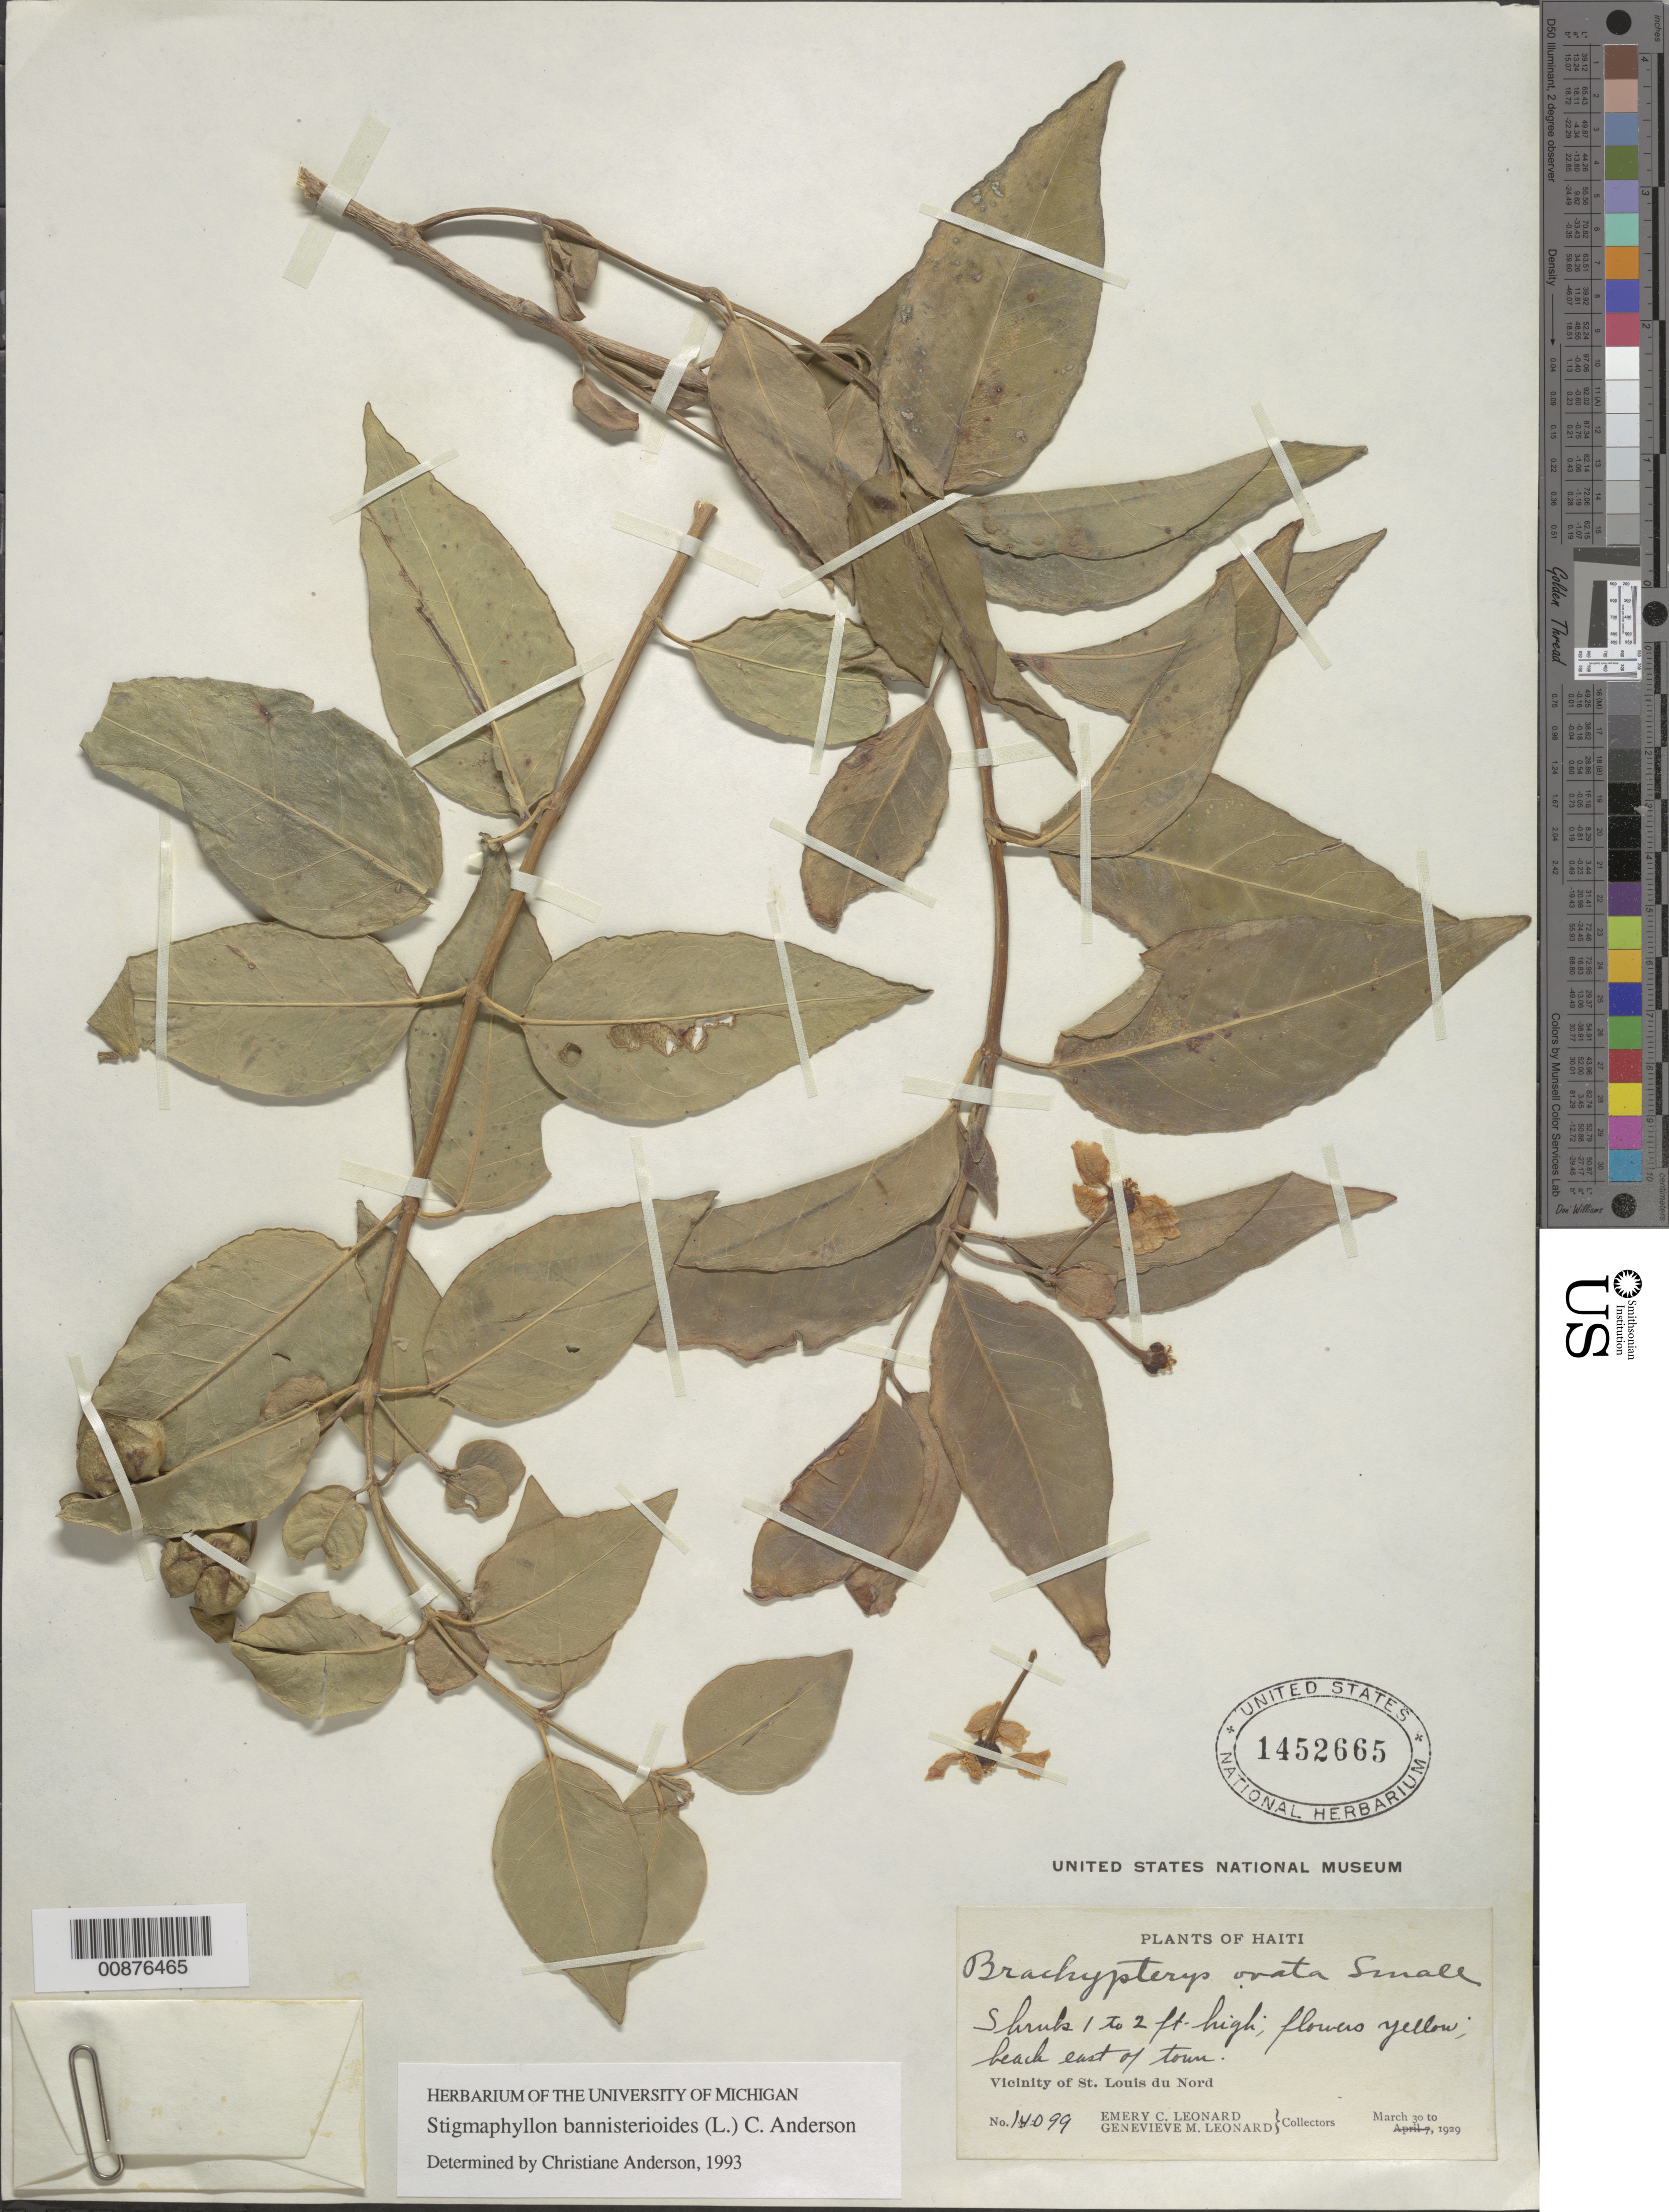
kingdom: Plantae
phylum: Tracheophyta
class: Magnoliopsida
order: Malpighiales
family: Malpighiaceae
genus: Stigmaphyllon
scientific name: Stigmaphyllon bannisterioides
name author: (L.) C.E. Anderson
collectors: E. C. Leonard & G. M. Leonard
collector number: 14099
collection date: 1929-03-30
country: Haiti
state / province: Nord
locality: Vicinity of St. Louis du Nord.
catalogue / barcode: US 1452665